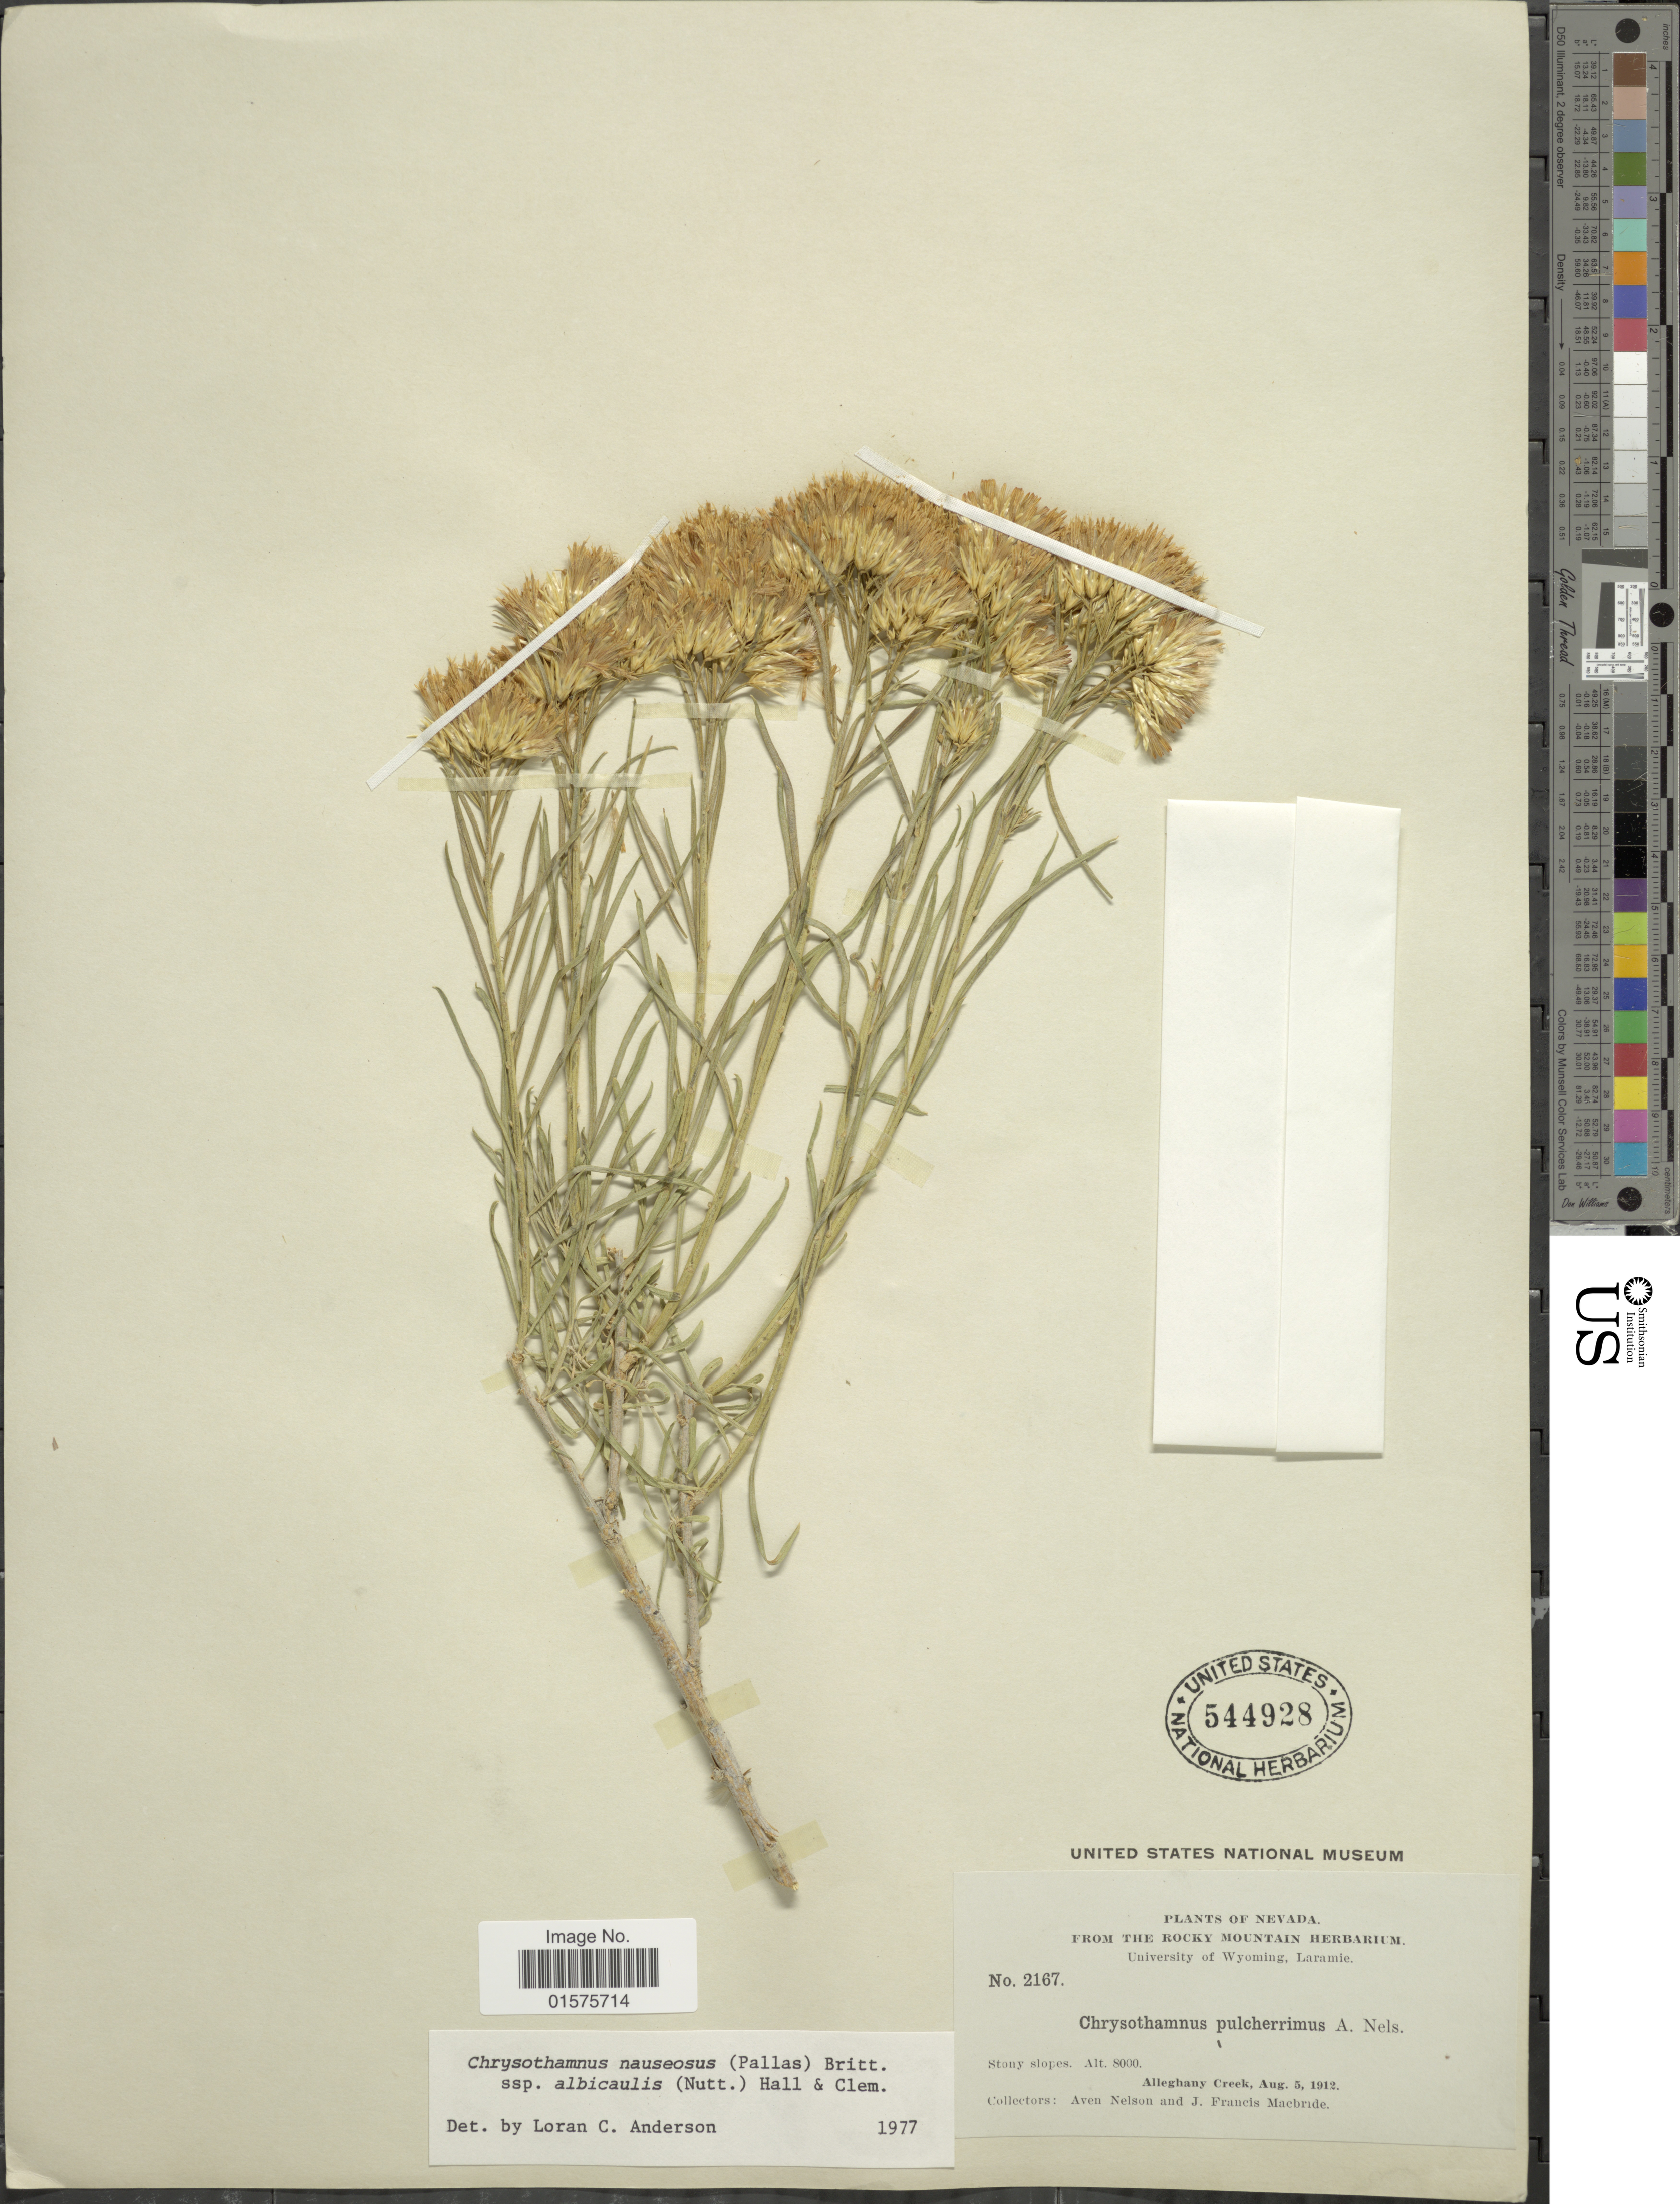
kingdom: Plantae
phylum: Tracheophyta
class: Magnoliopsida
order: Asterales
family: Asteraceae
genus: Ericameria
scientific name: Ericameria nauseosa var. speciosa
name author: (Nutt.) G.L. Nesom & G.I. Baird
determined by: Urbatsch, Lowell E., Curator (LSU), Louisiana State University (UNITED STATES)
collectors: A. Nelson & J. F. Macbride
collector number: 2167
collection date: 1912-08-05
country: United States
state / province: Nevada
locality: Alleghany Creek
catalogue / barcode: US 544928